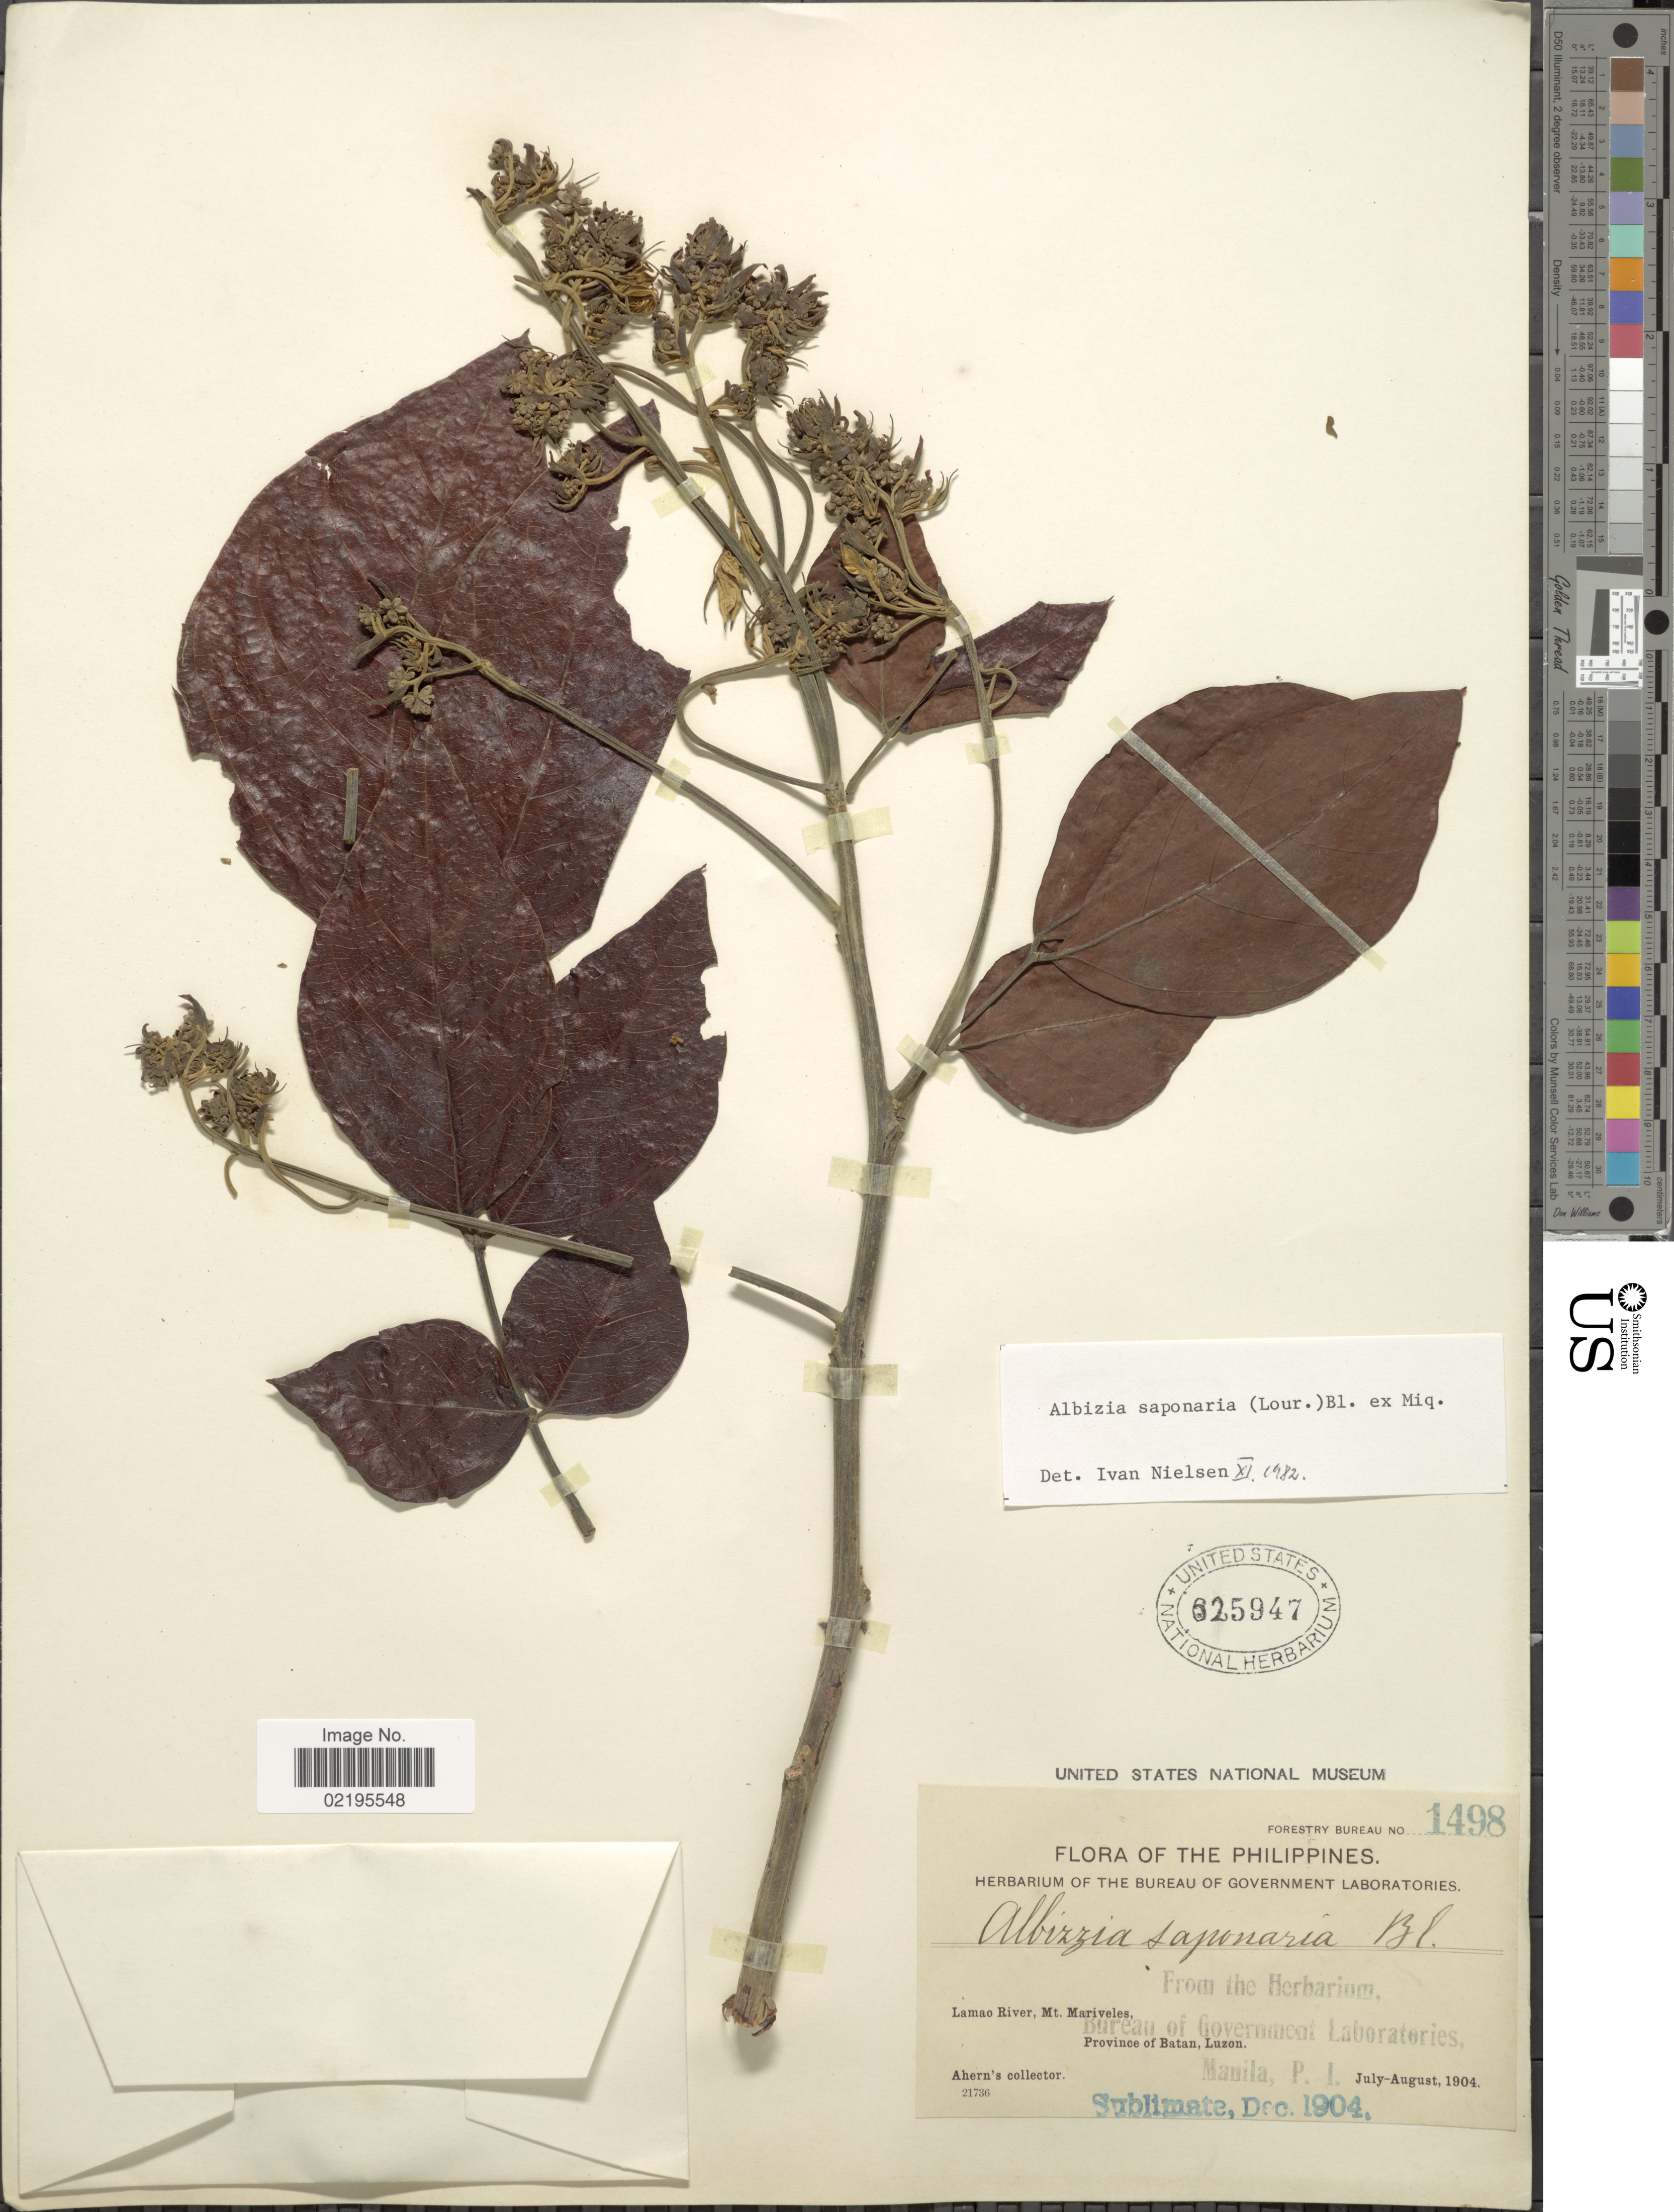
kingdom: Plantae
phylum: Tracheophyta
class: Magnoliopsida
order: Fabales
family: Fabaceae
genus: Albizia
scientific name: Albizia saponaria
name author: (Lour.) Blume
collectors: Ahern's collector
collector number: Forestry Bureau 1498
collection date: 1904-07/1904-08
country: Philippines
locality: Lamao River, Mt. Mariveles, Province of Batan, Luzon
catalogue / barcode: US 625947